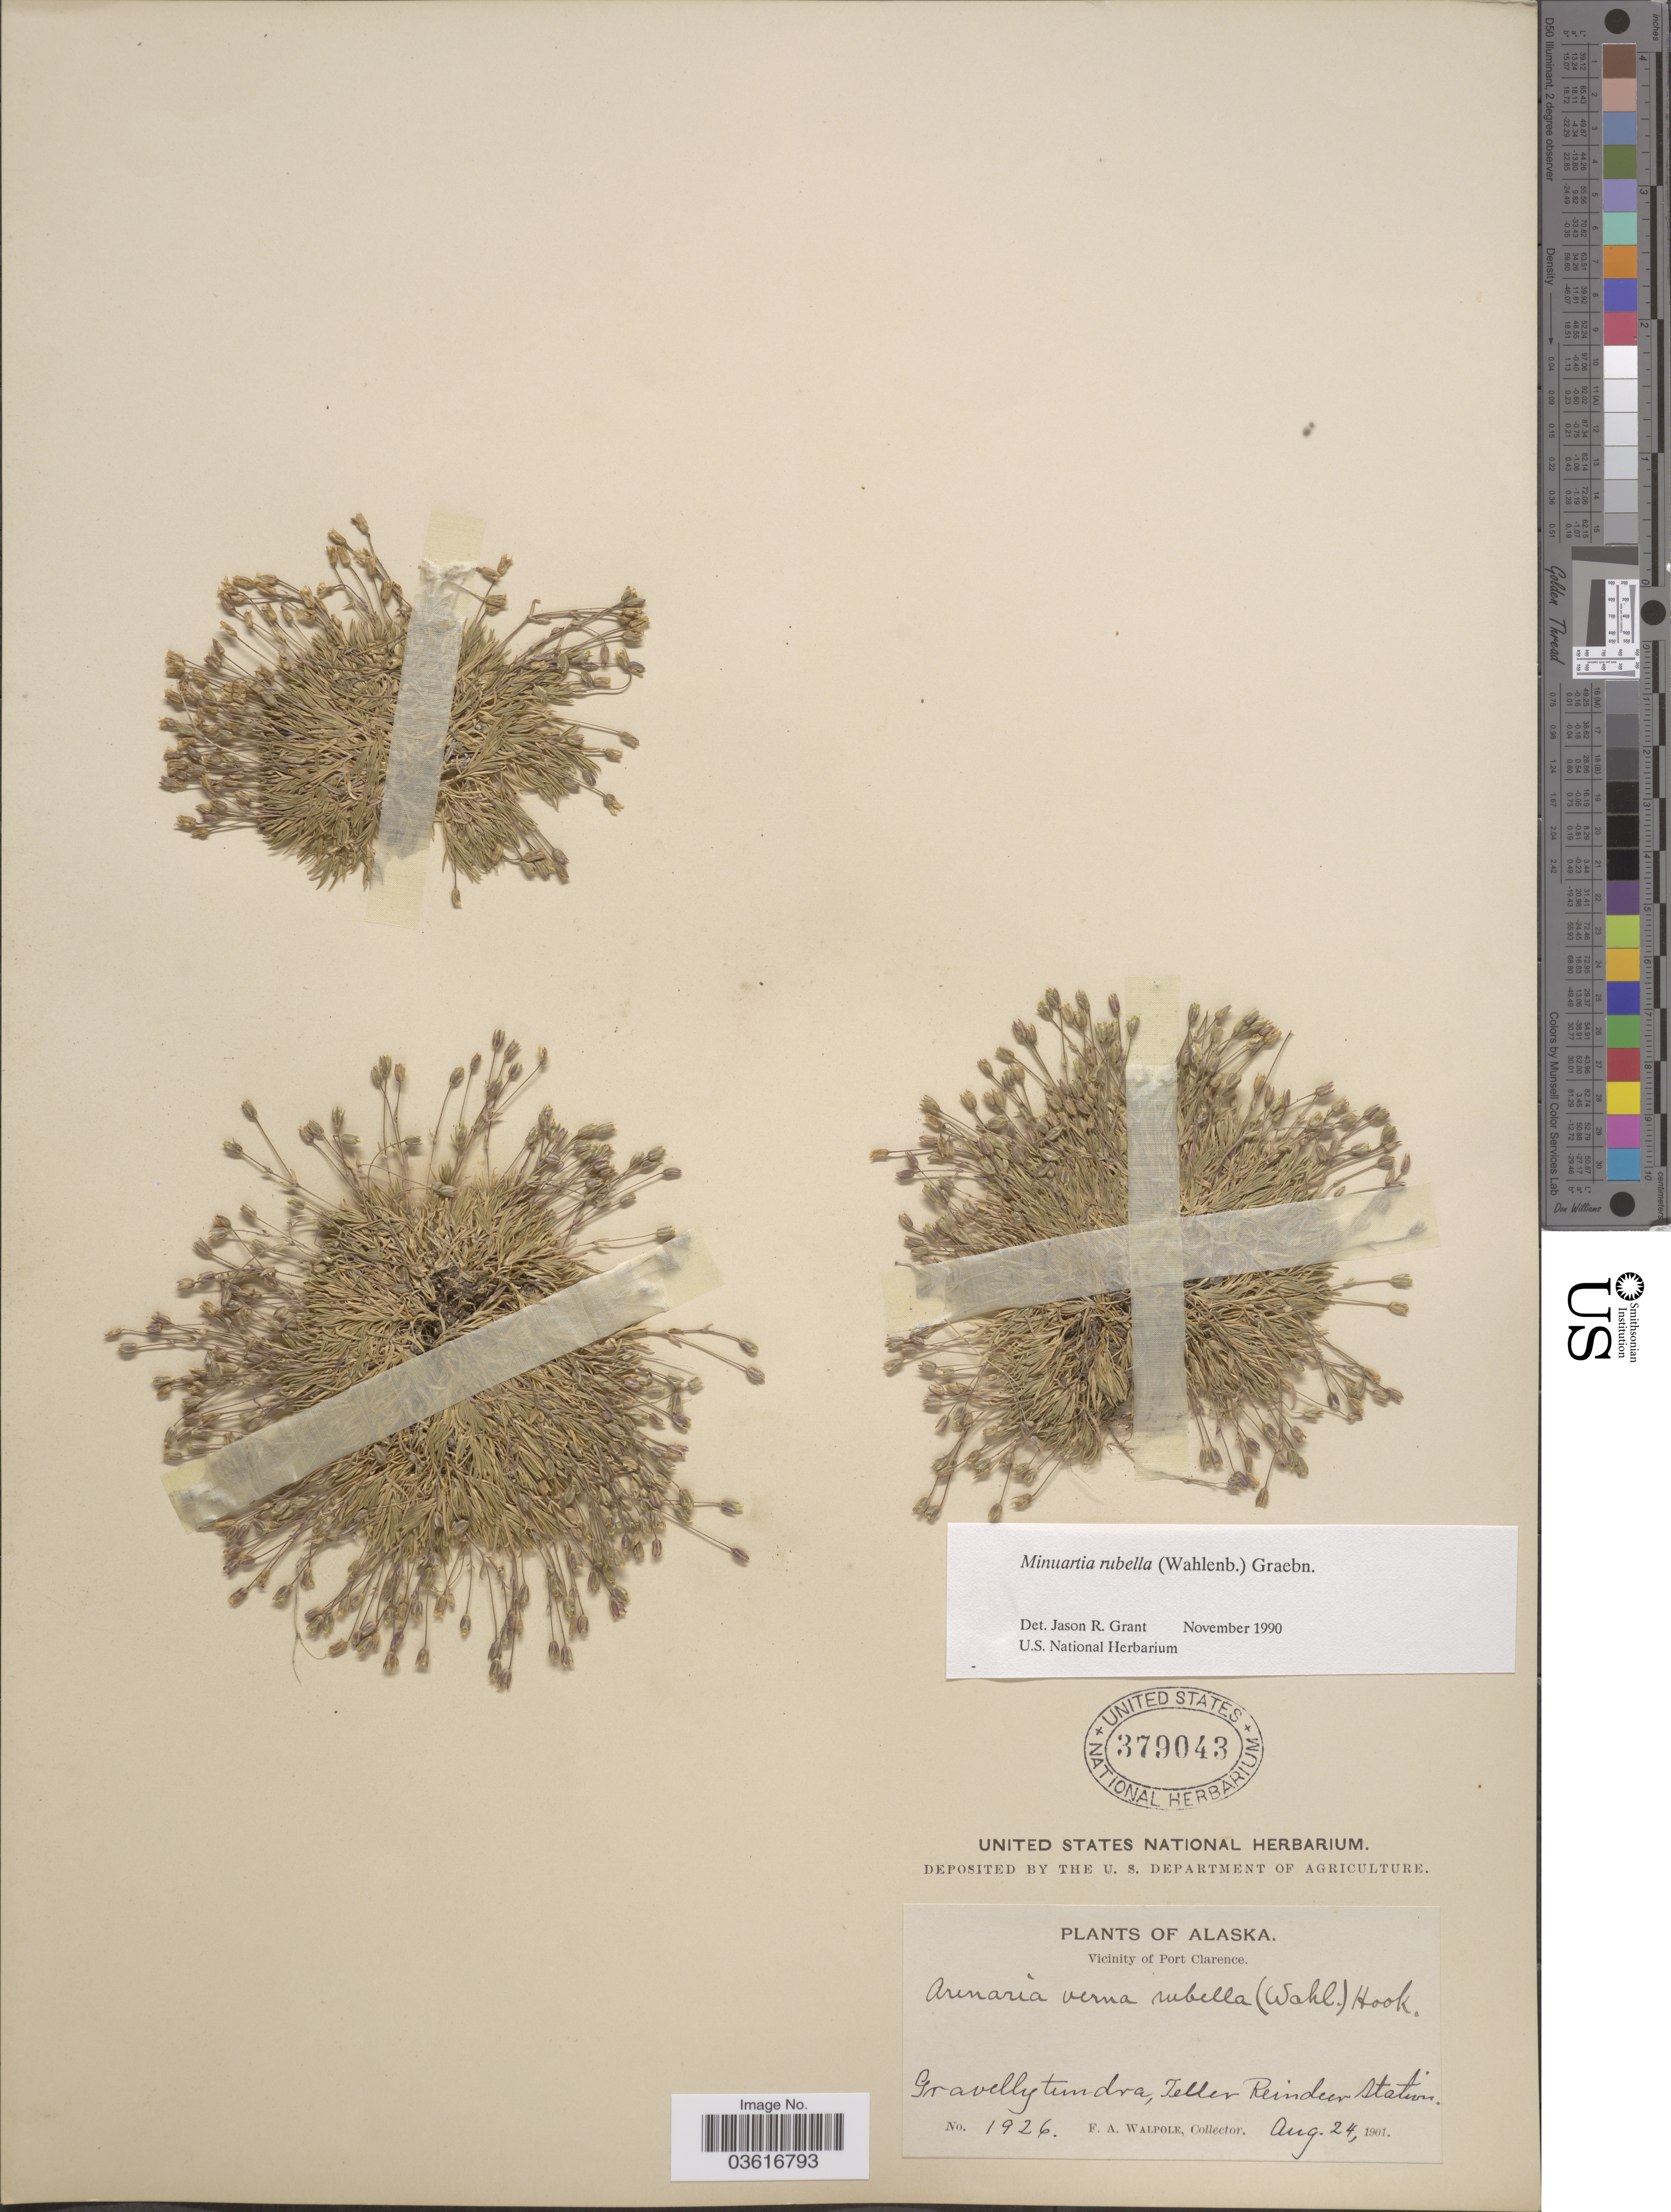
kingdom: Plantae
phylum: Tracheophyta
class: Magnoliopsida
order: Caryophyllales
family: Caryophyllaceae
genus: Minuartia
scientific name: Minuartia rubella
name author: (Wahlenb.) Hiern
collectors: F. Walpole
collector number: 1926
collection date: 1901-08-24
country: United States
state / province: Alaska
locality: Vicinity of Port Clarence. Teller Reindeer Station.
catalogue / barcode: US 379043